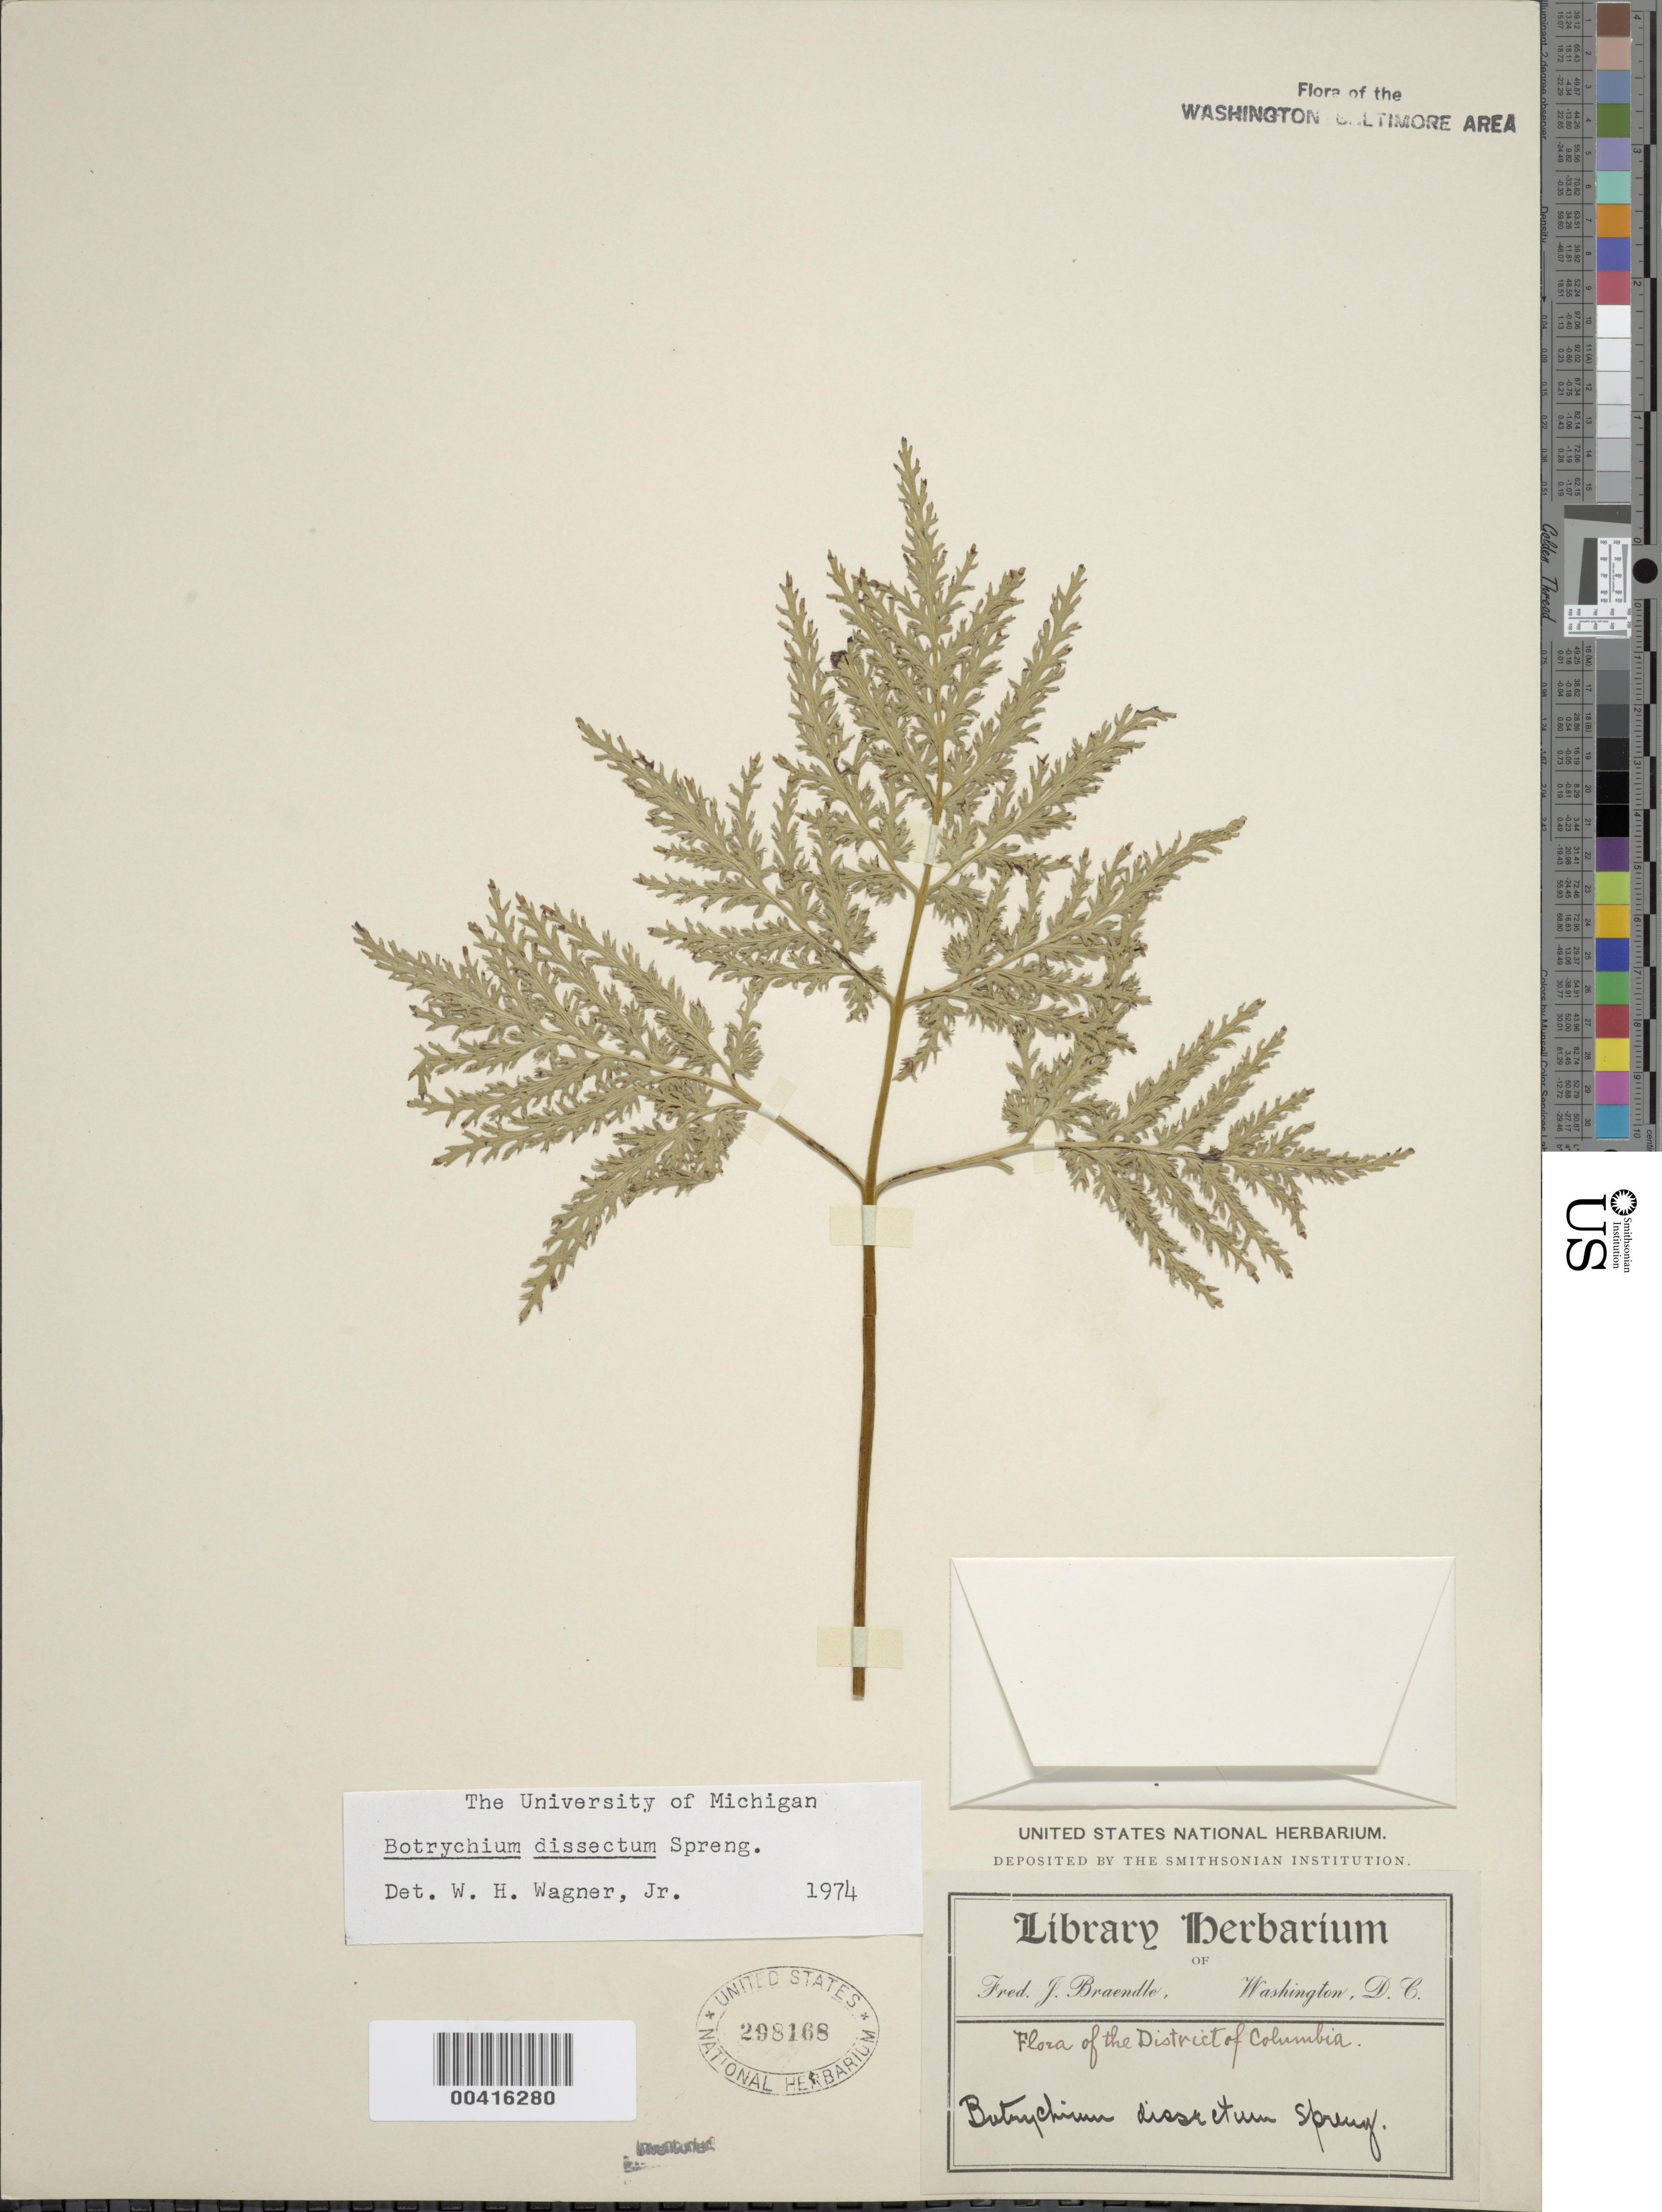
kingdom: Plantae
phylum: Tracheophyta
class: Polypodiopsida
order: Ophioglossales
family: Ophioglossaceae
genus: Botrychium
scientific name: Botrychium dissectum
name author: Spreng.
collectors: F. Braendle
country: United States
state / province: District of Columbia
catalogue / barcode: US 298168